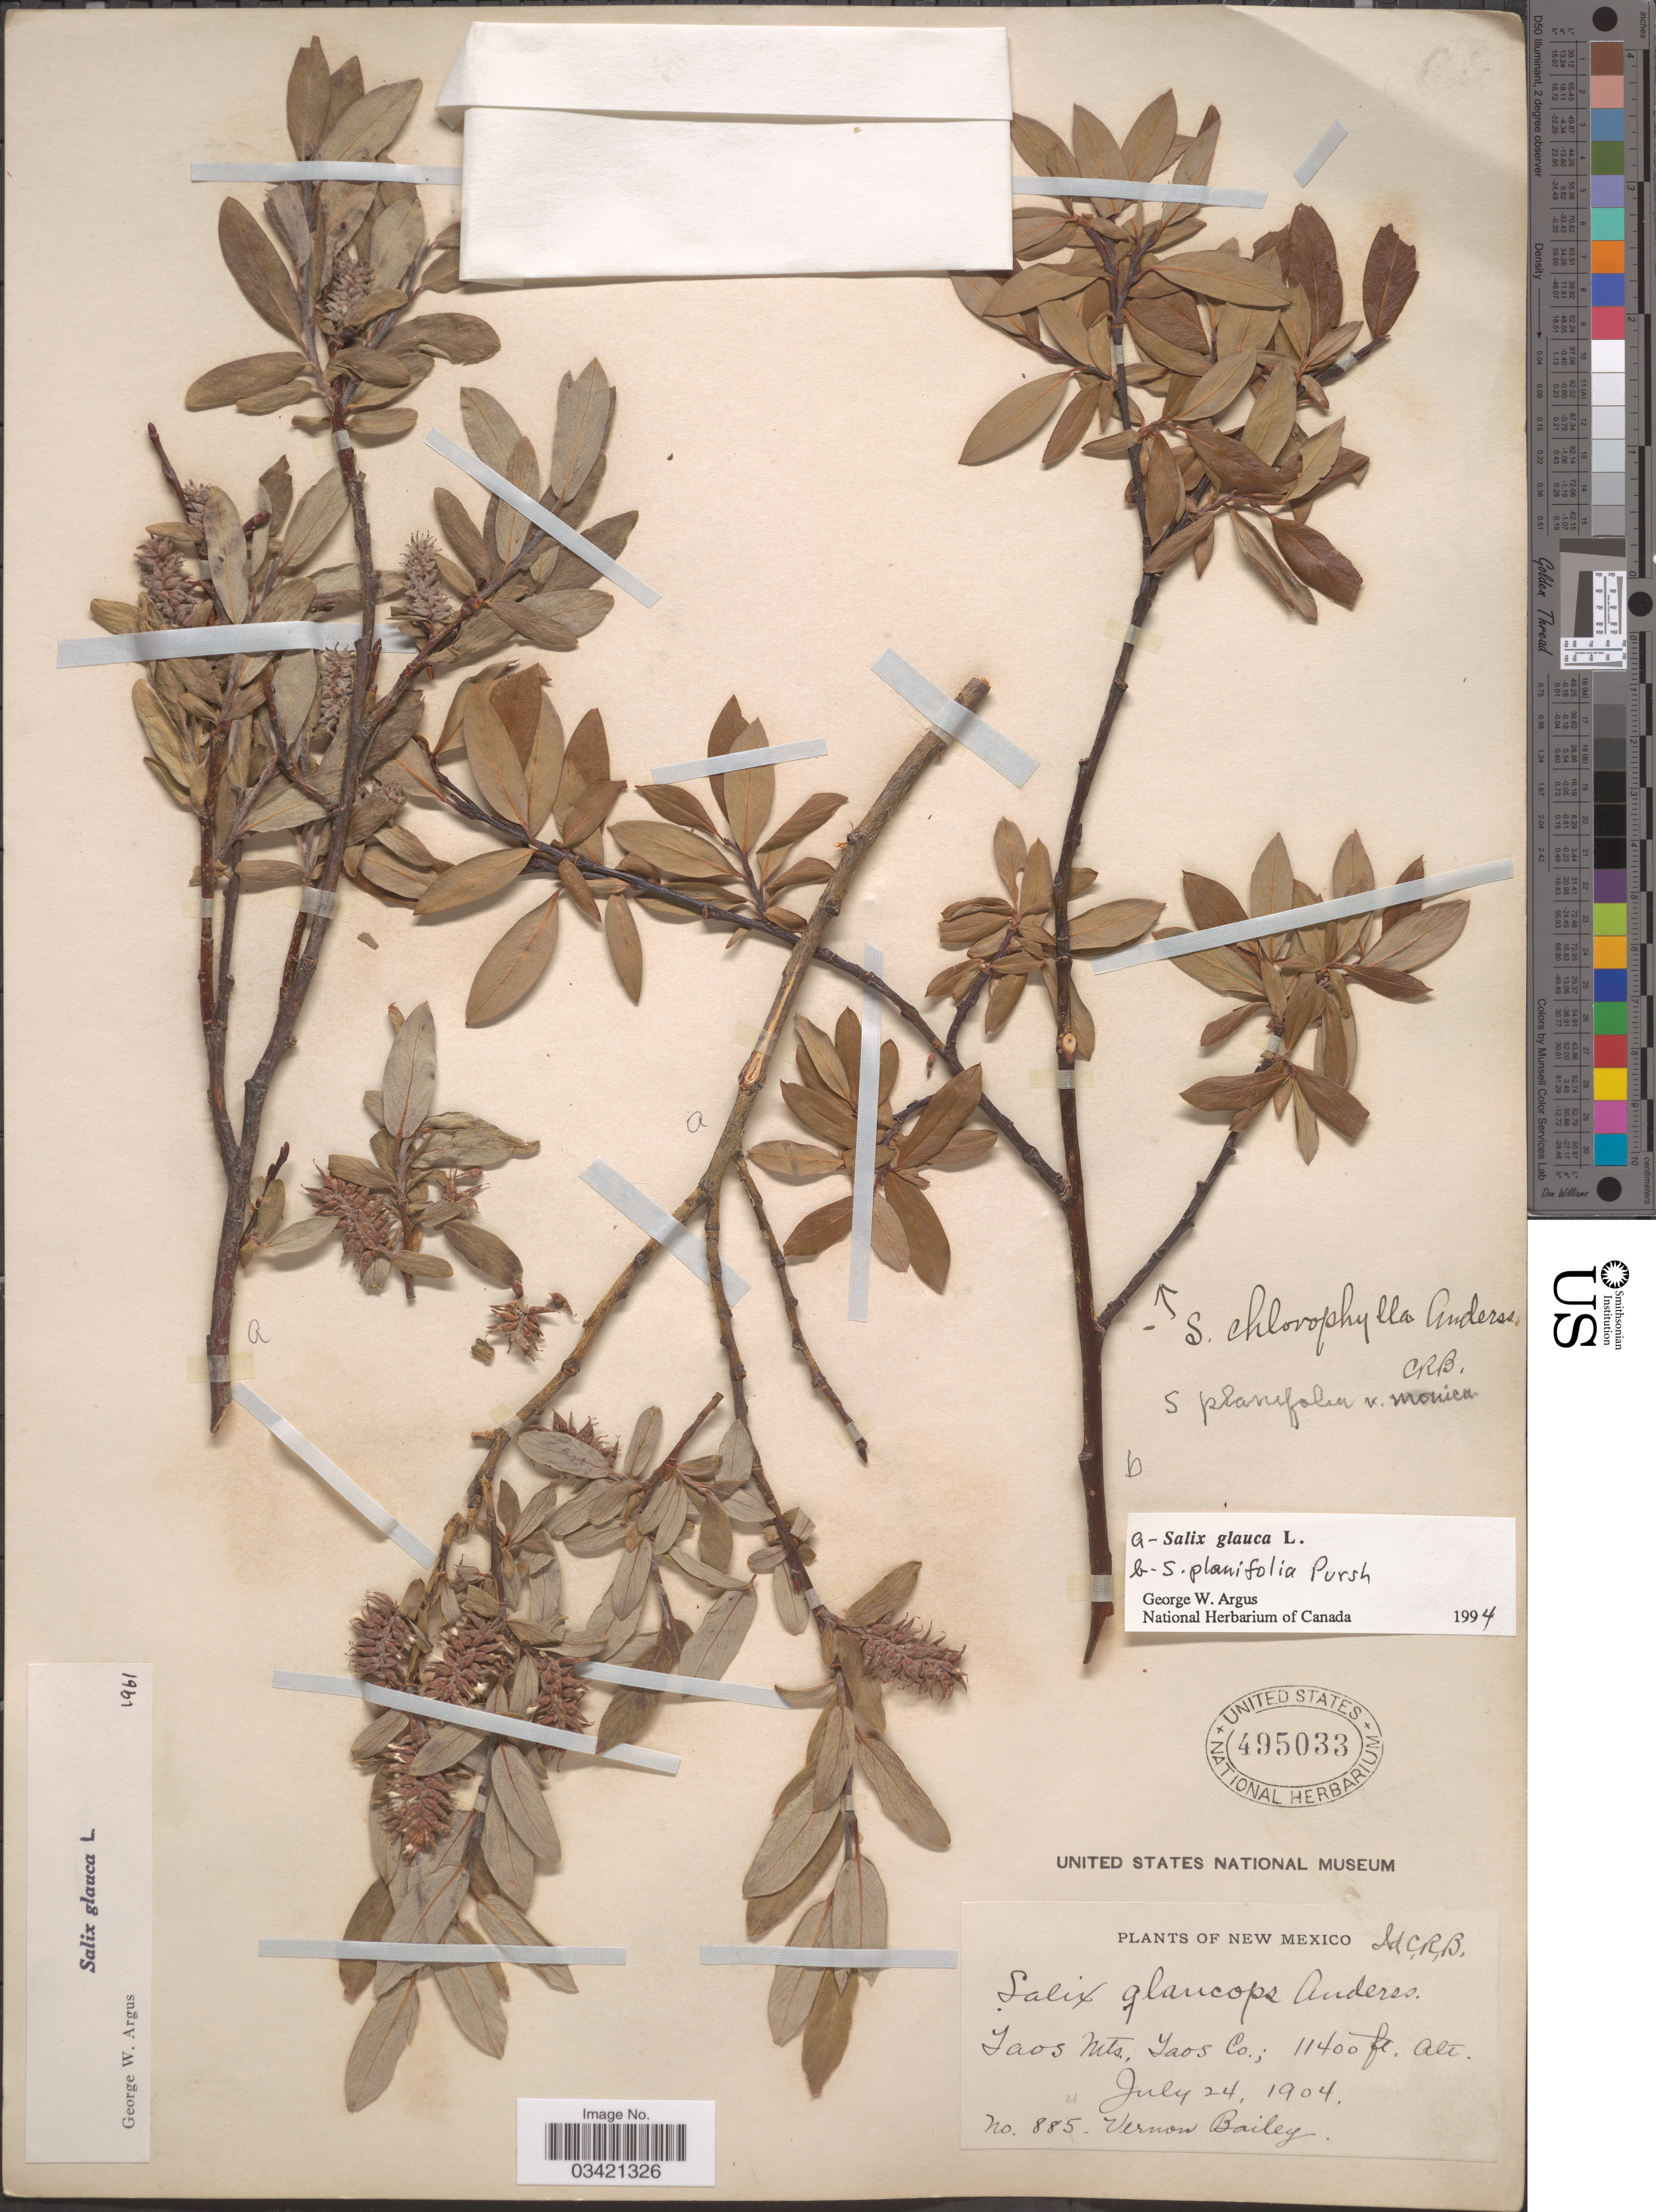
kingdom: Plantae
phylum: Tracheophyta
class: Magnoliopsida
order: Malpighiales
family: Salicaceae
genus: Salix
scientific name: Salix glauca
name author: L.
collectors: V. O. Bailey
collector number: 885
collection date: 1904-07-24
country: United States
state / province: New Mexico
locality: Taos Mts., Taos Co.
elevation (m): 3475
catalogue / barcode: US 495033